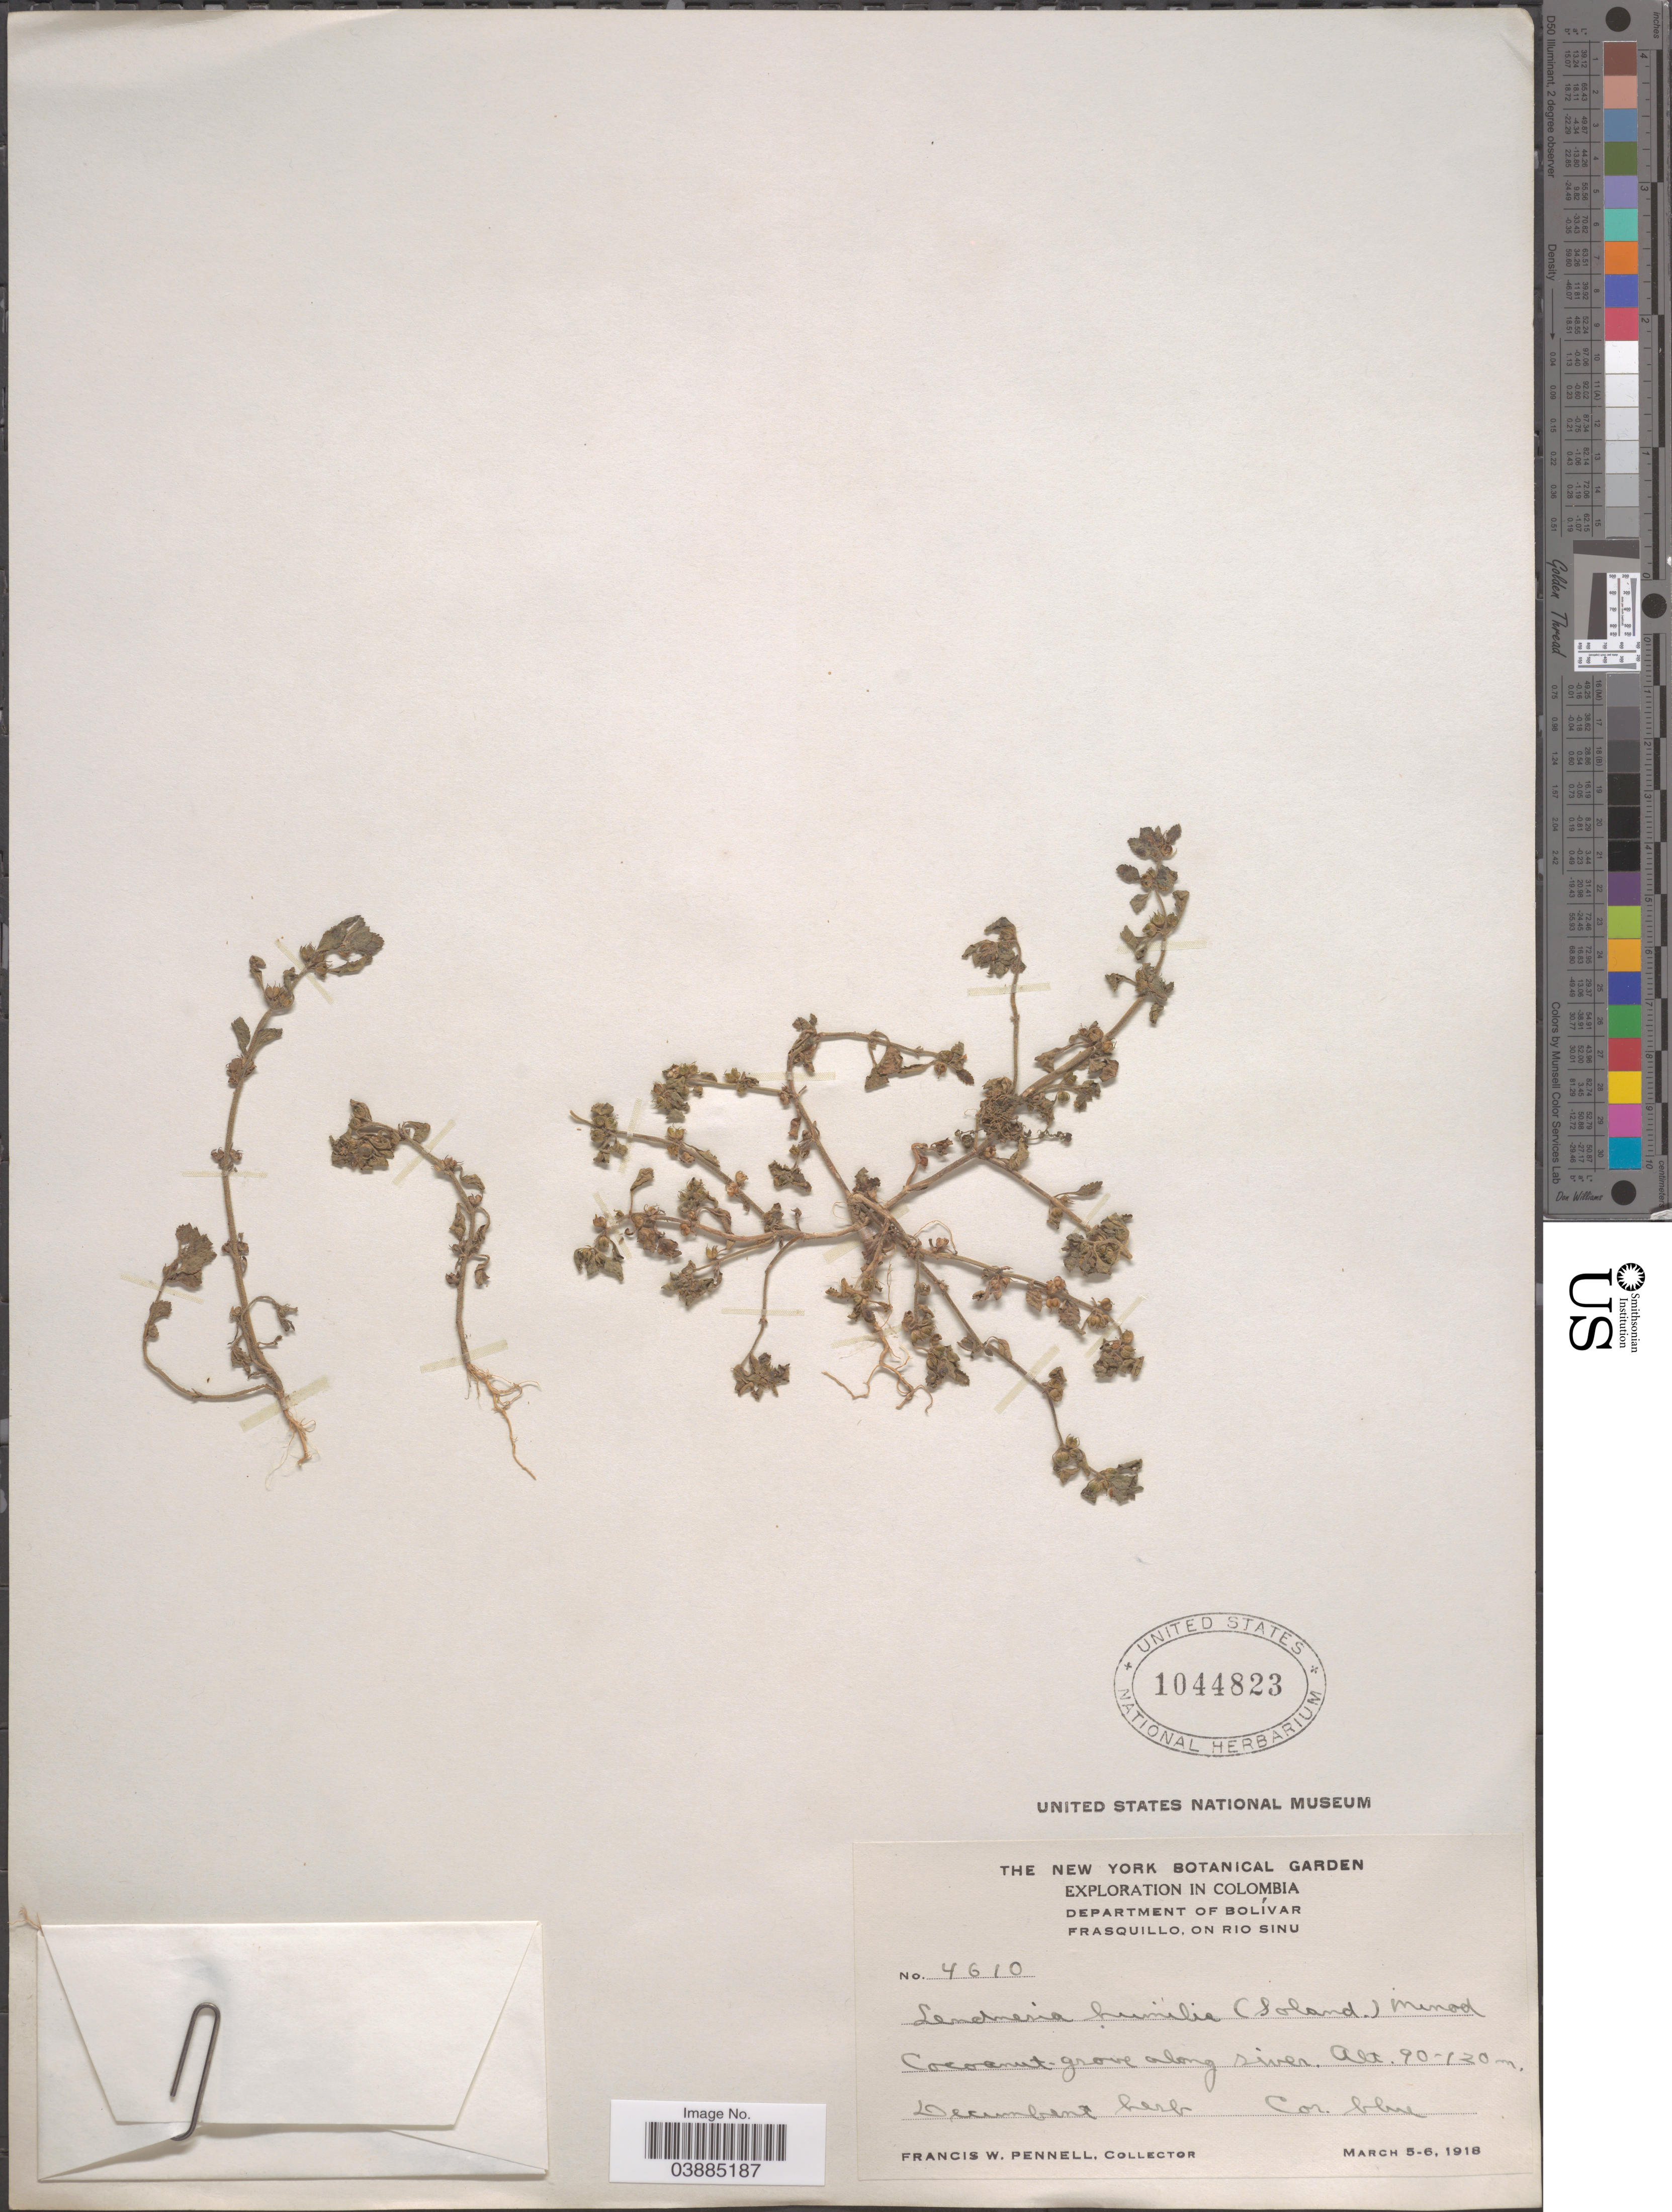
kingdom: Plantae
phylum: Tracheophyta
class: Magnoliopsida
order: Lamiales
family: Plantaginaceae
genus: Stemodia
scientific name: Stemodia verticillata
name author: (Mill.) Hassl.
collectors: F. W. Pennell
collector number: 4610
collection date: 1918-03-05/1918-03-06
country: Colombia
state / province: Bolívar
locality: Department of Bolívar. Frasquillo, on Rio Sinu. Coconut-grove along river.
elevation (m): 90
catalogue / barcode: US 1044823